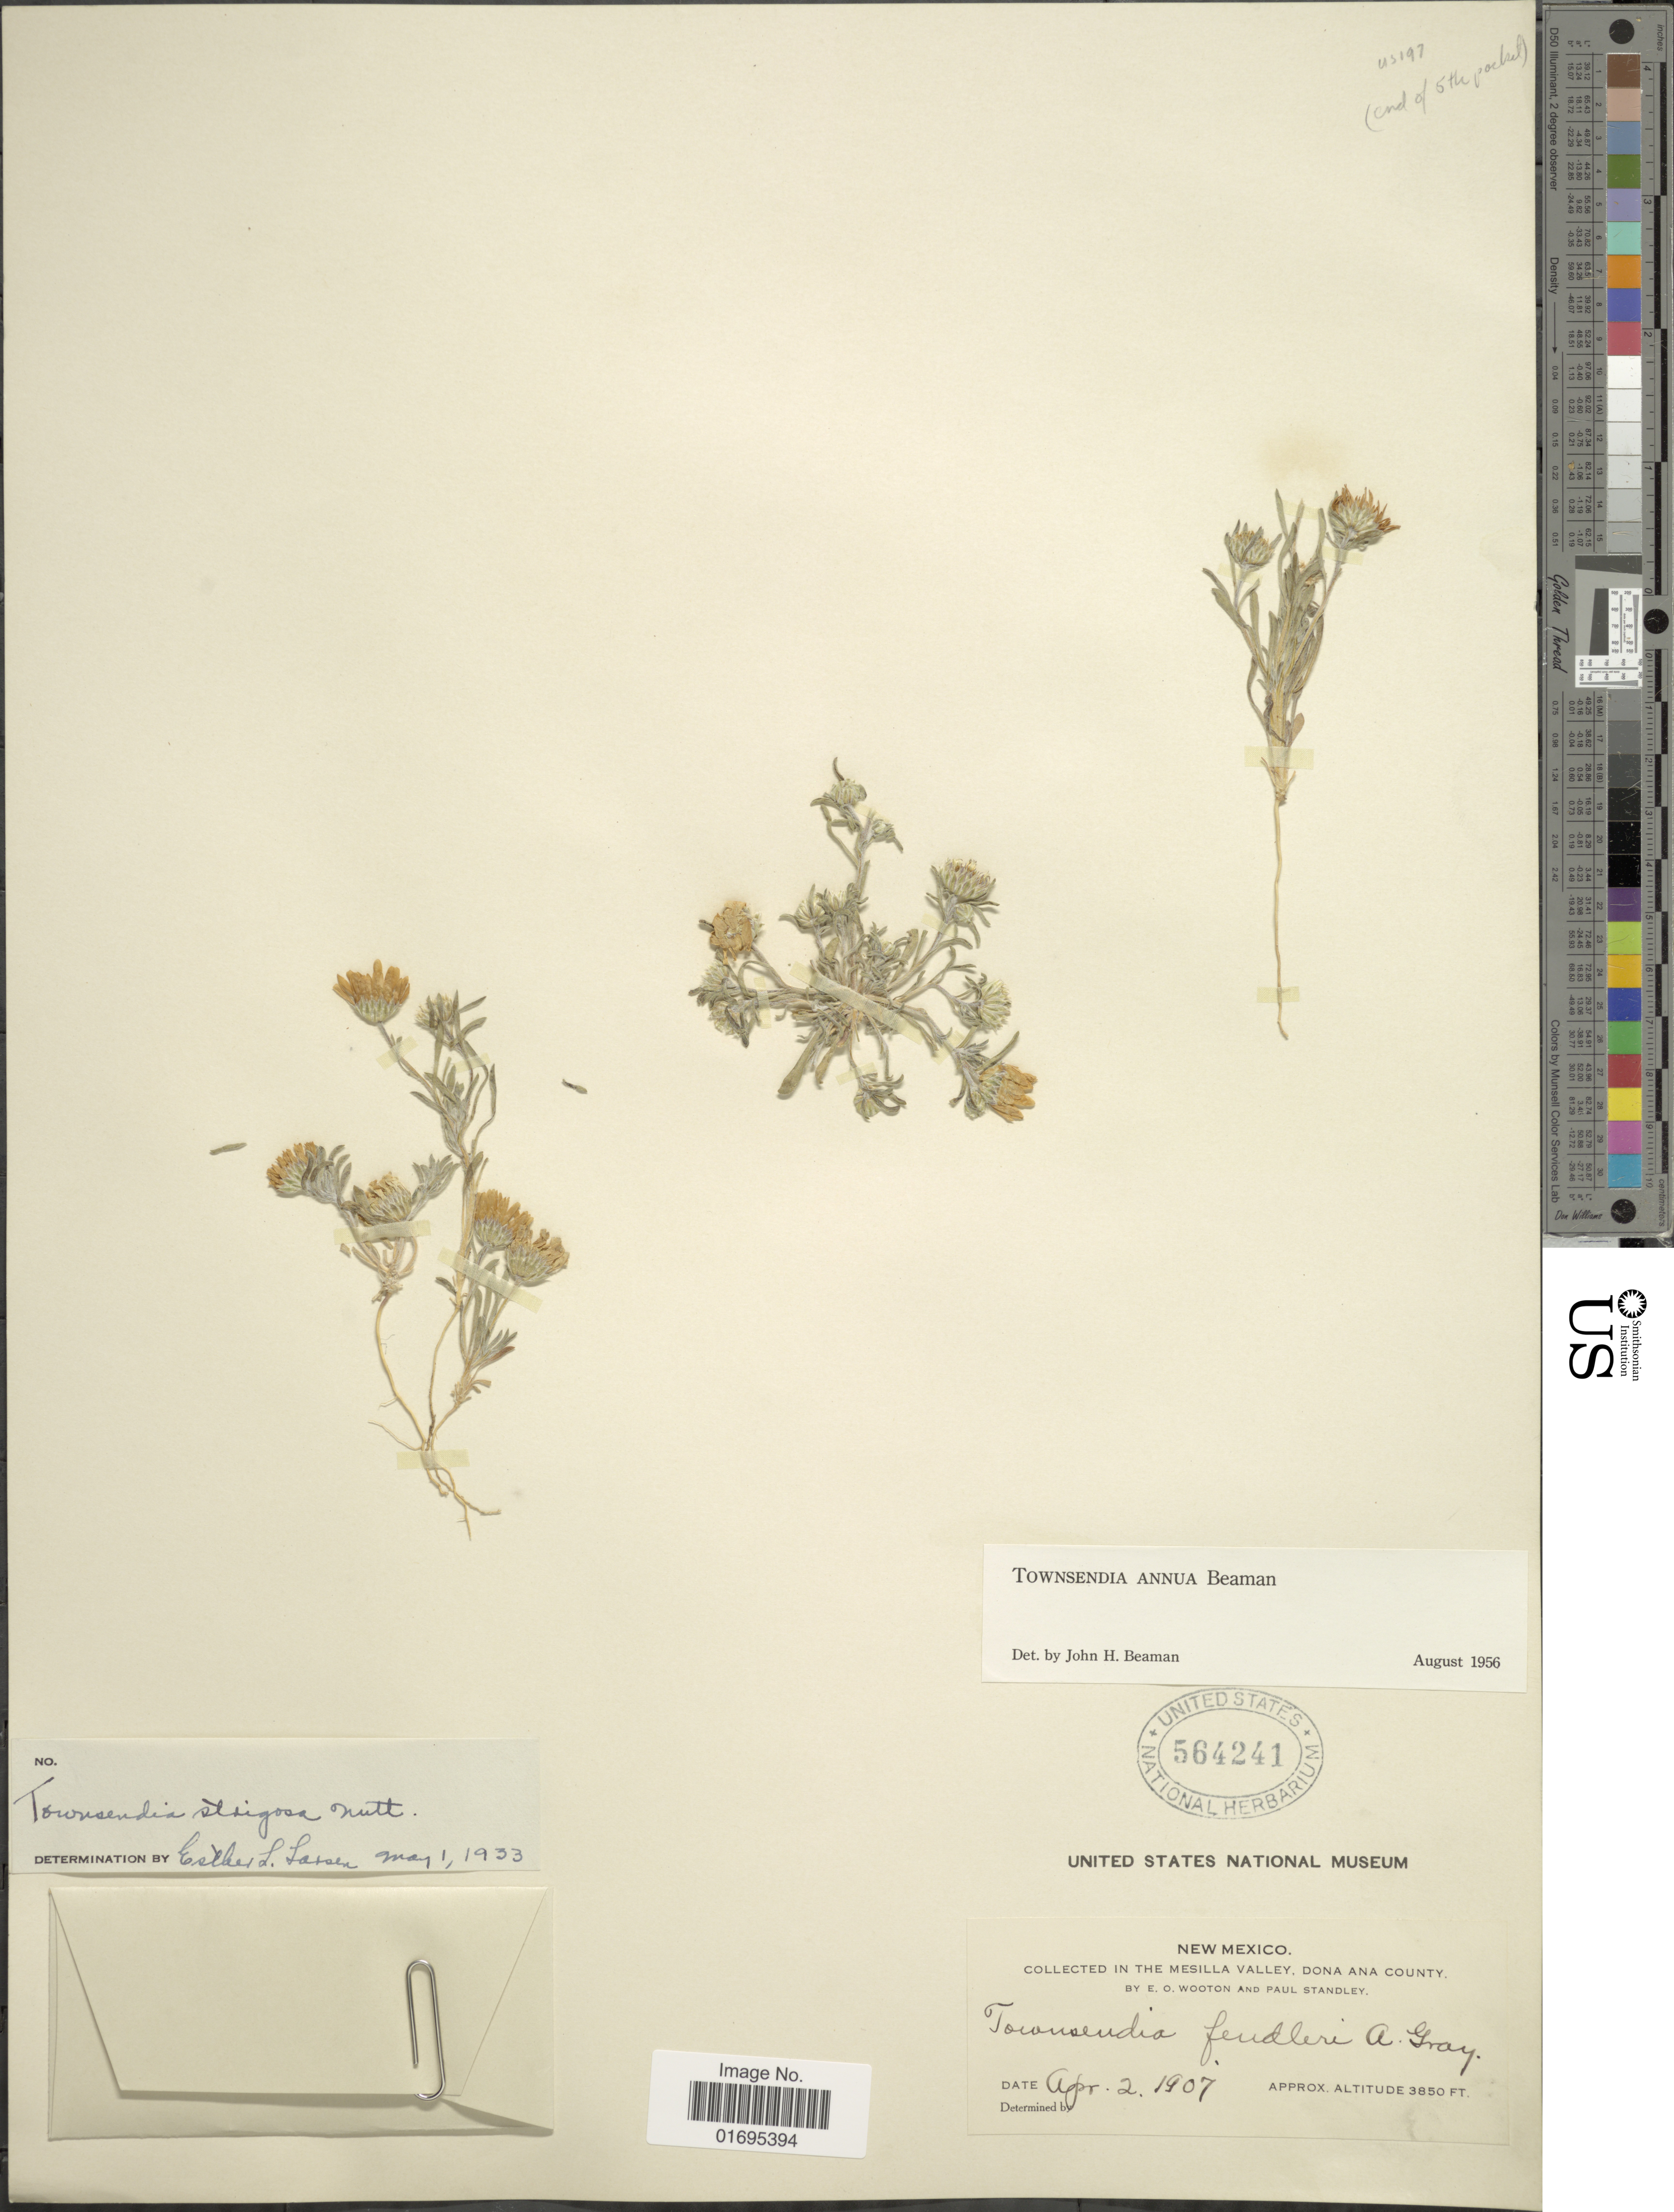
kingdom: Plantae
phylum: Tracheophyta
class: Magnoliopsida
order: Asterales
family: Asteraceae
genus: Townsendia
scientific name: Townsendia annua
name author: Beaman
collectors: E. O. Wooton & P. C. Standley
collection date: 1907-04-02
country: United States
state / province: New Mexico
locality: Mesilla Valley, Dona Ana County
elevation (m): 1173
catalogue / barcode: US 564241